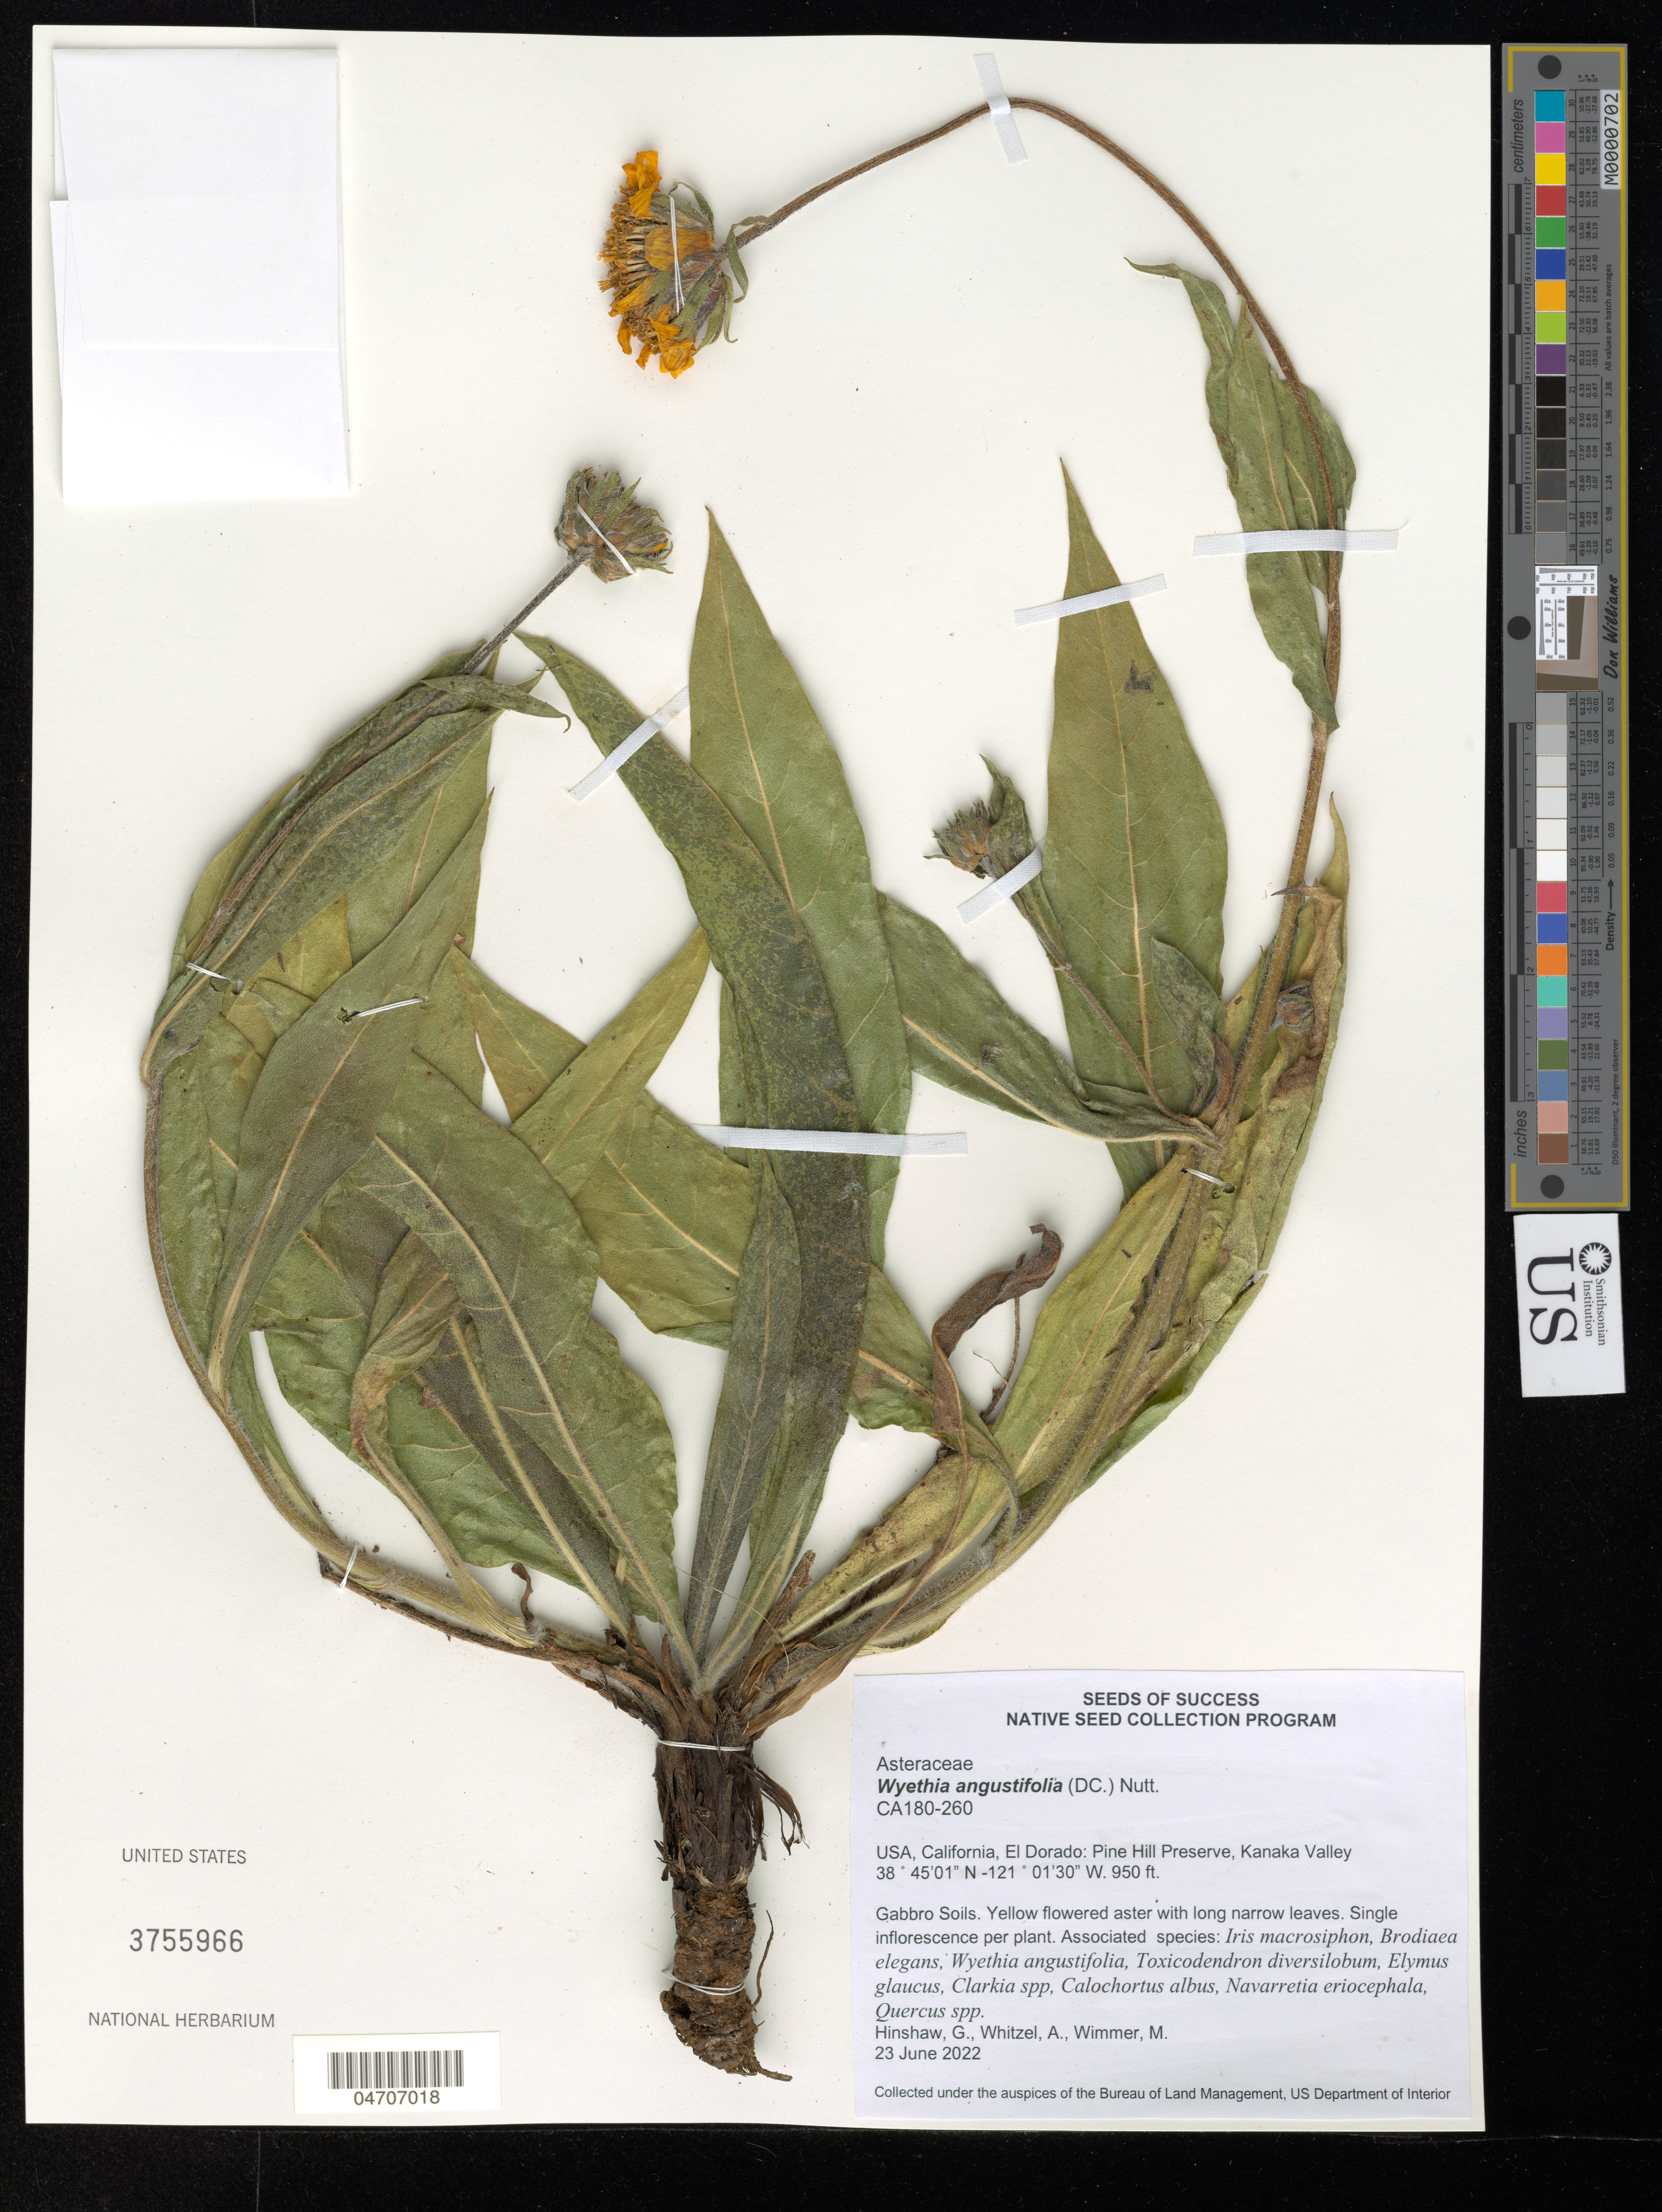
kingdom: Plantae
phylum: Tracheophyta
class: Magnoliopsida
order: Asterales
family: Asteraceae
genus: Wyethia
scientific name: Wyethia angustifolia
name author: (DC.) Nutt.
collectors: G. Hinshaw, A. Whitzel & E. Guerra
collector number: CA180-260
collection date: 2022-06-23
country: United States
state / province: California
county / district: El Dorado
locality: El Dorado: Pine Hill Preserve, Kanaka Valley.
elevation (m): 290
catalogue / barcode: US 3755966